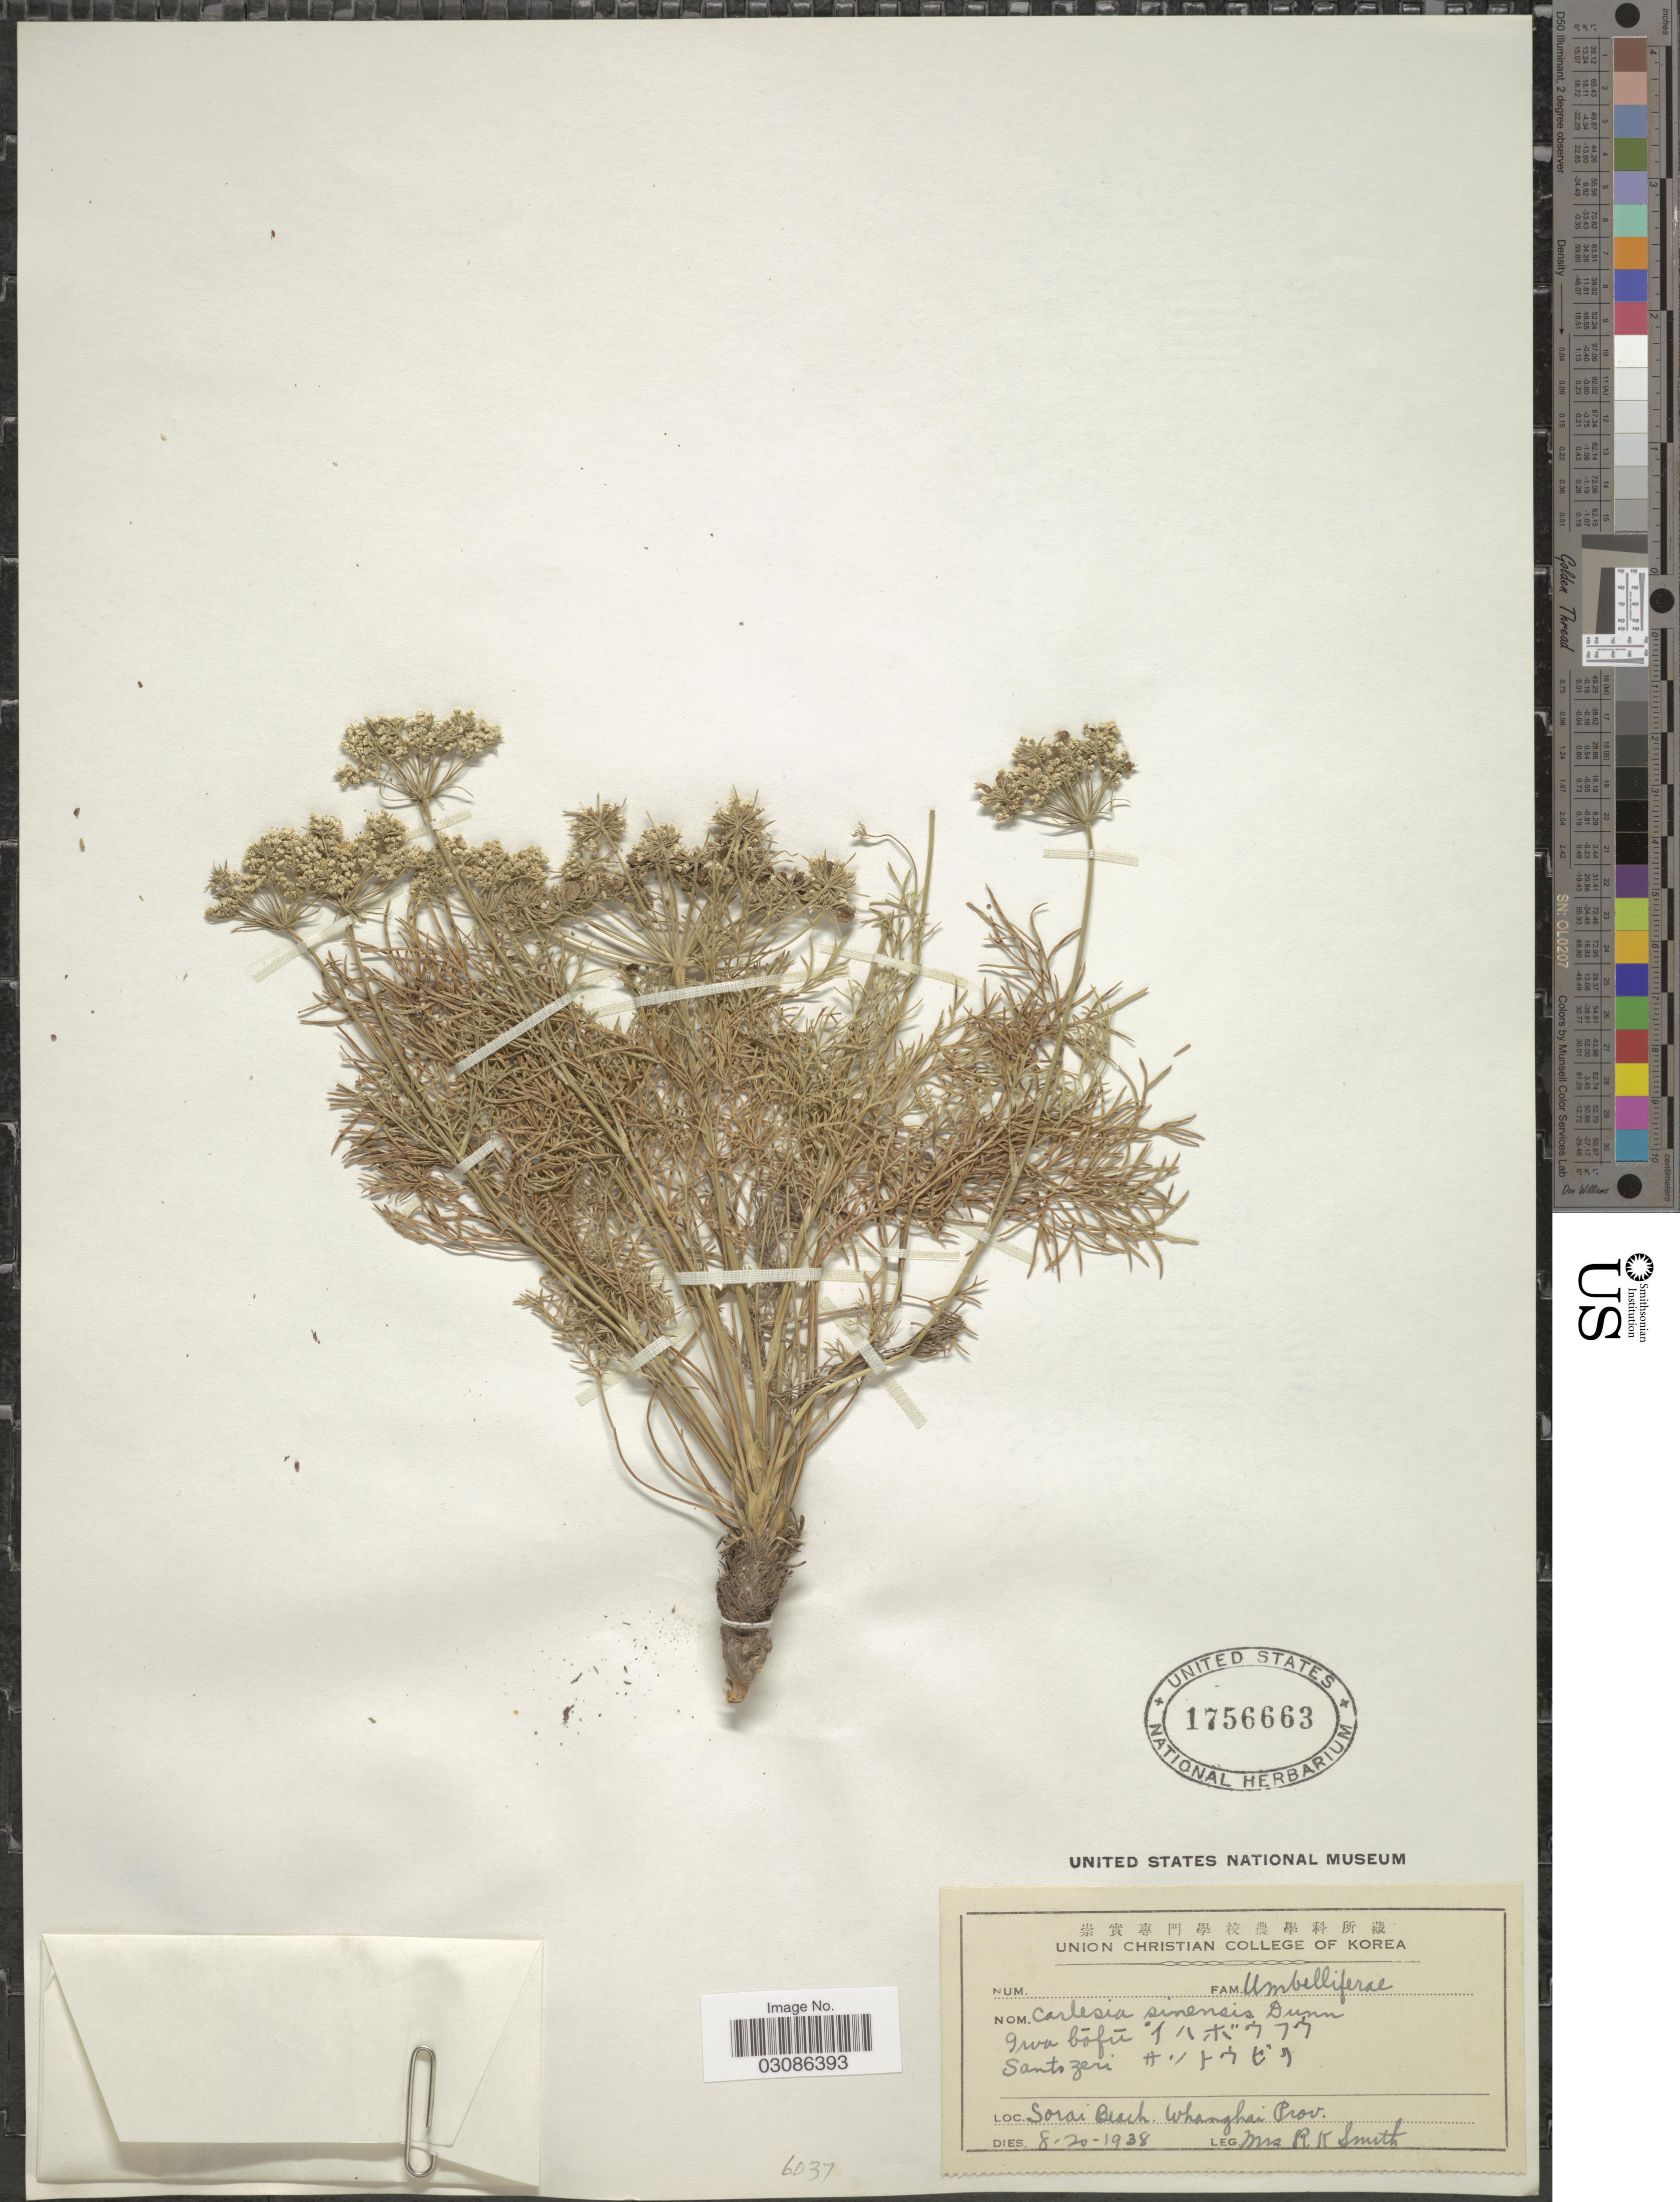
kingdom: Plantae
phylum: Tracheophyta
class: Magnoliopsida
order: Apiales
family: Apiaceae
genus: Carlesia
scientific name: Carlesia sinensis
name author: Dunn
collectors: Mrs. R. K. Smith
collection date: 1938-08-20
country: North Korea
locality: Sorai Beach, Whanghai Prov.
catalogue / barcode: US 1756663